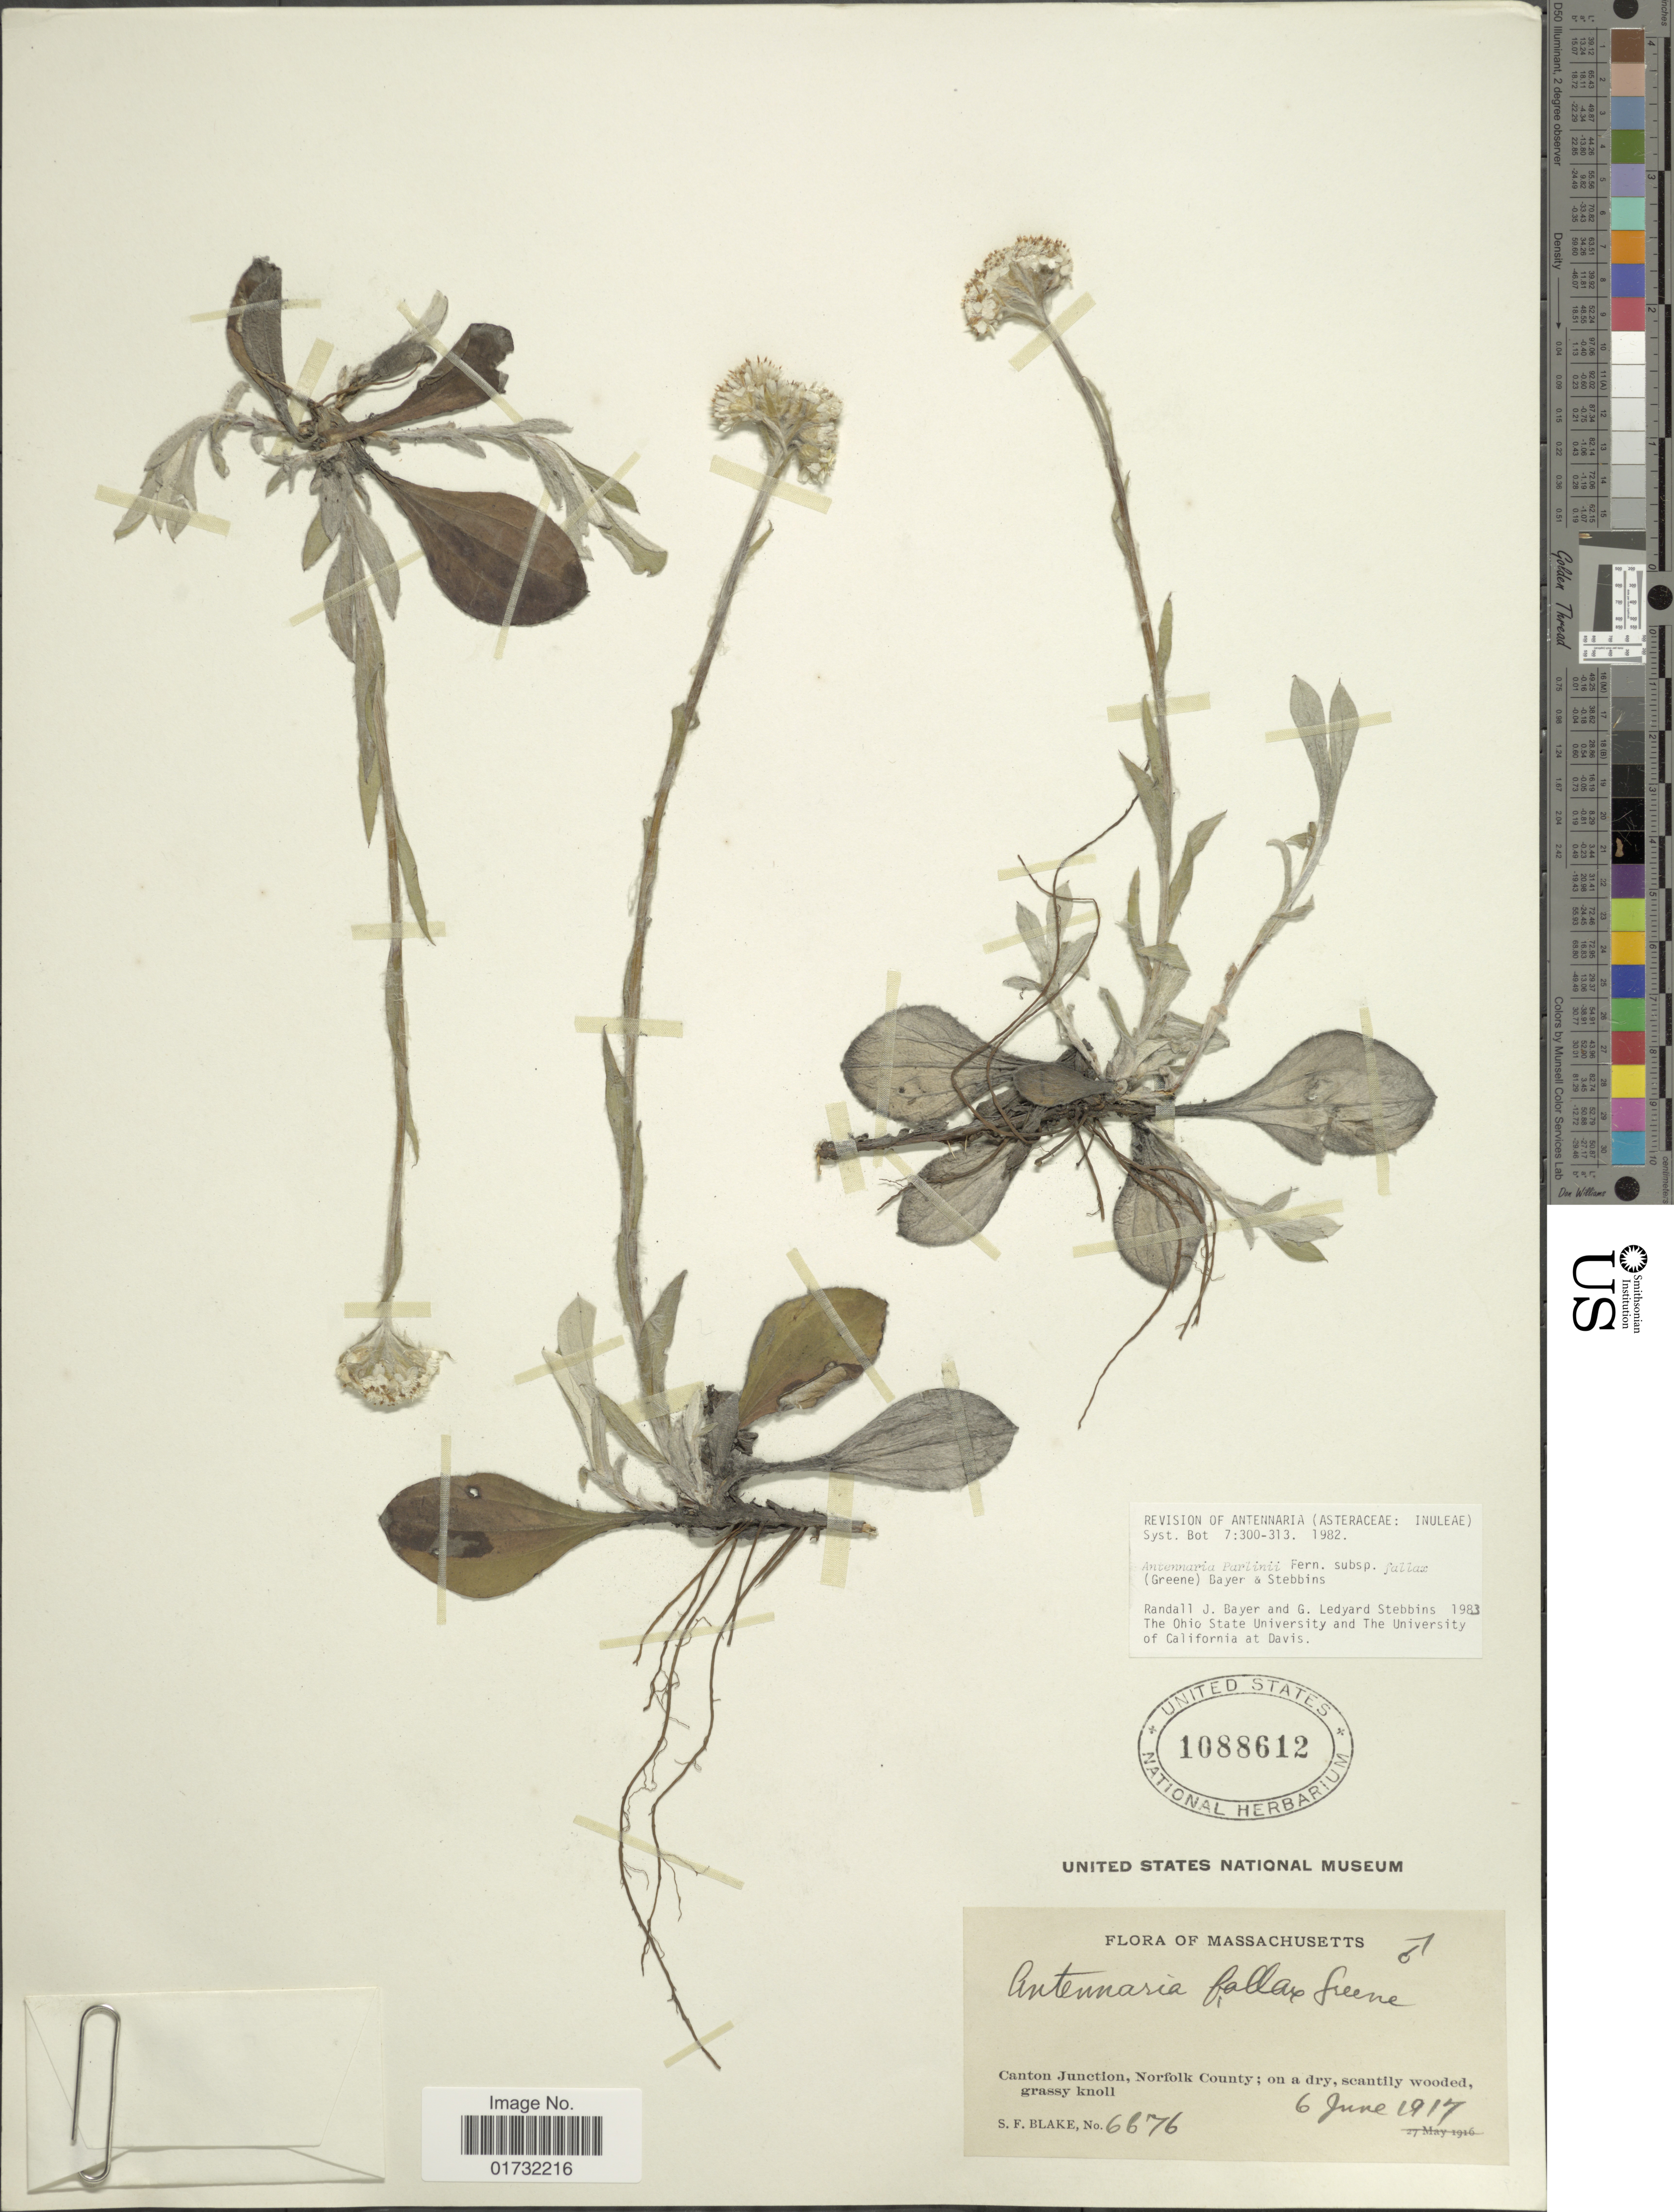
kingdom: Plantae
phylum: Tracheophyta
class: Magnoliopsida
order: Asterales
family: Asteraceae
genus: Antennaria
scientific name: Antennaria parlinii subsp. fallax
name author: (Greene) R.J. Bayer & Stebbins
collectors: S. Blake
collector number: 6676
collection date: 1917-06-06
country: United States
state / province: Massachusetts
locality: Canton Junction, Norfolk County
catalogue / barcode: US 1088612